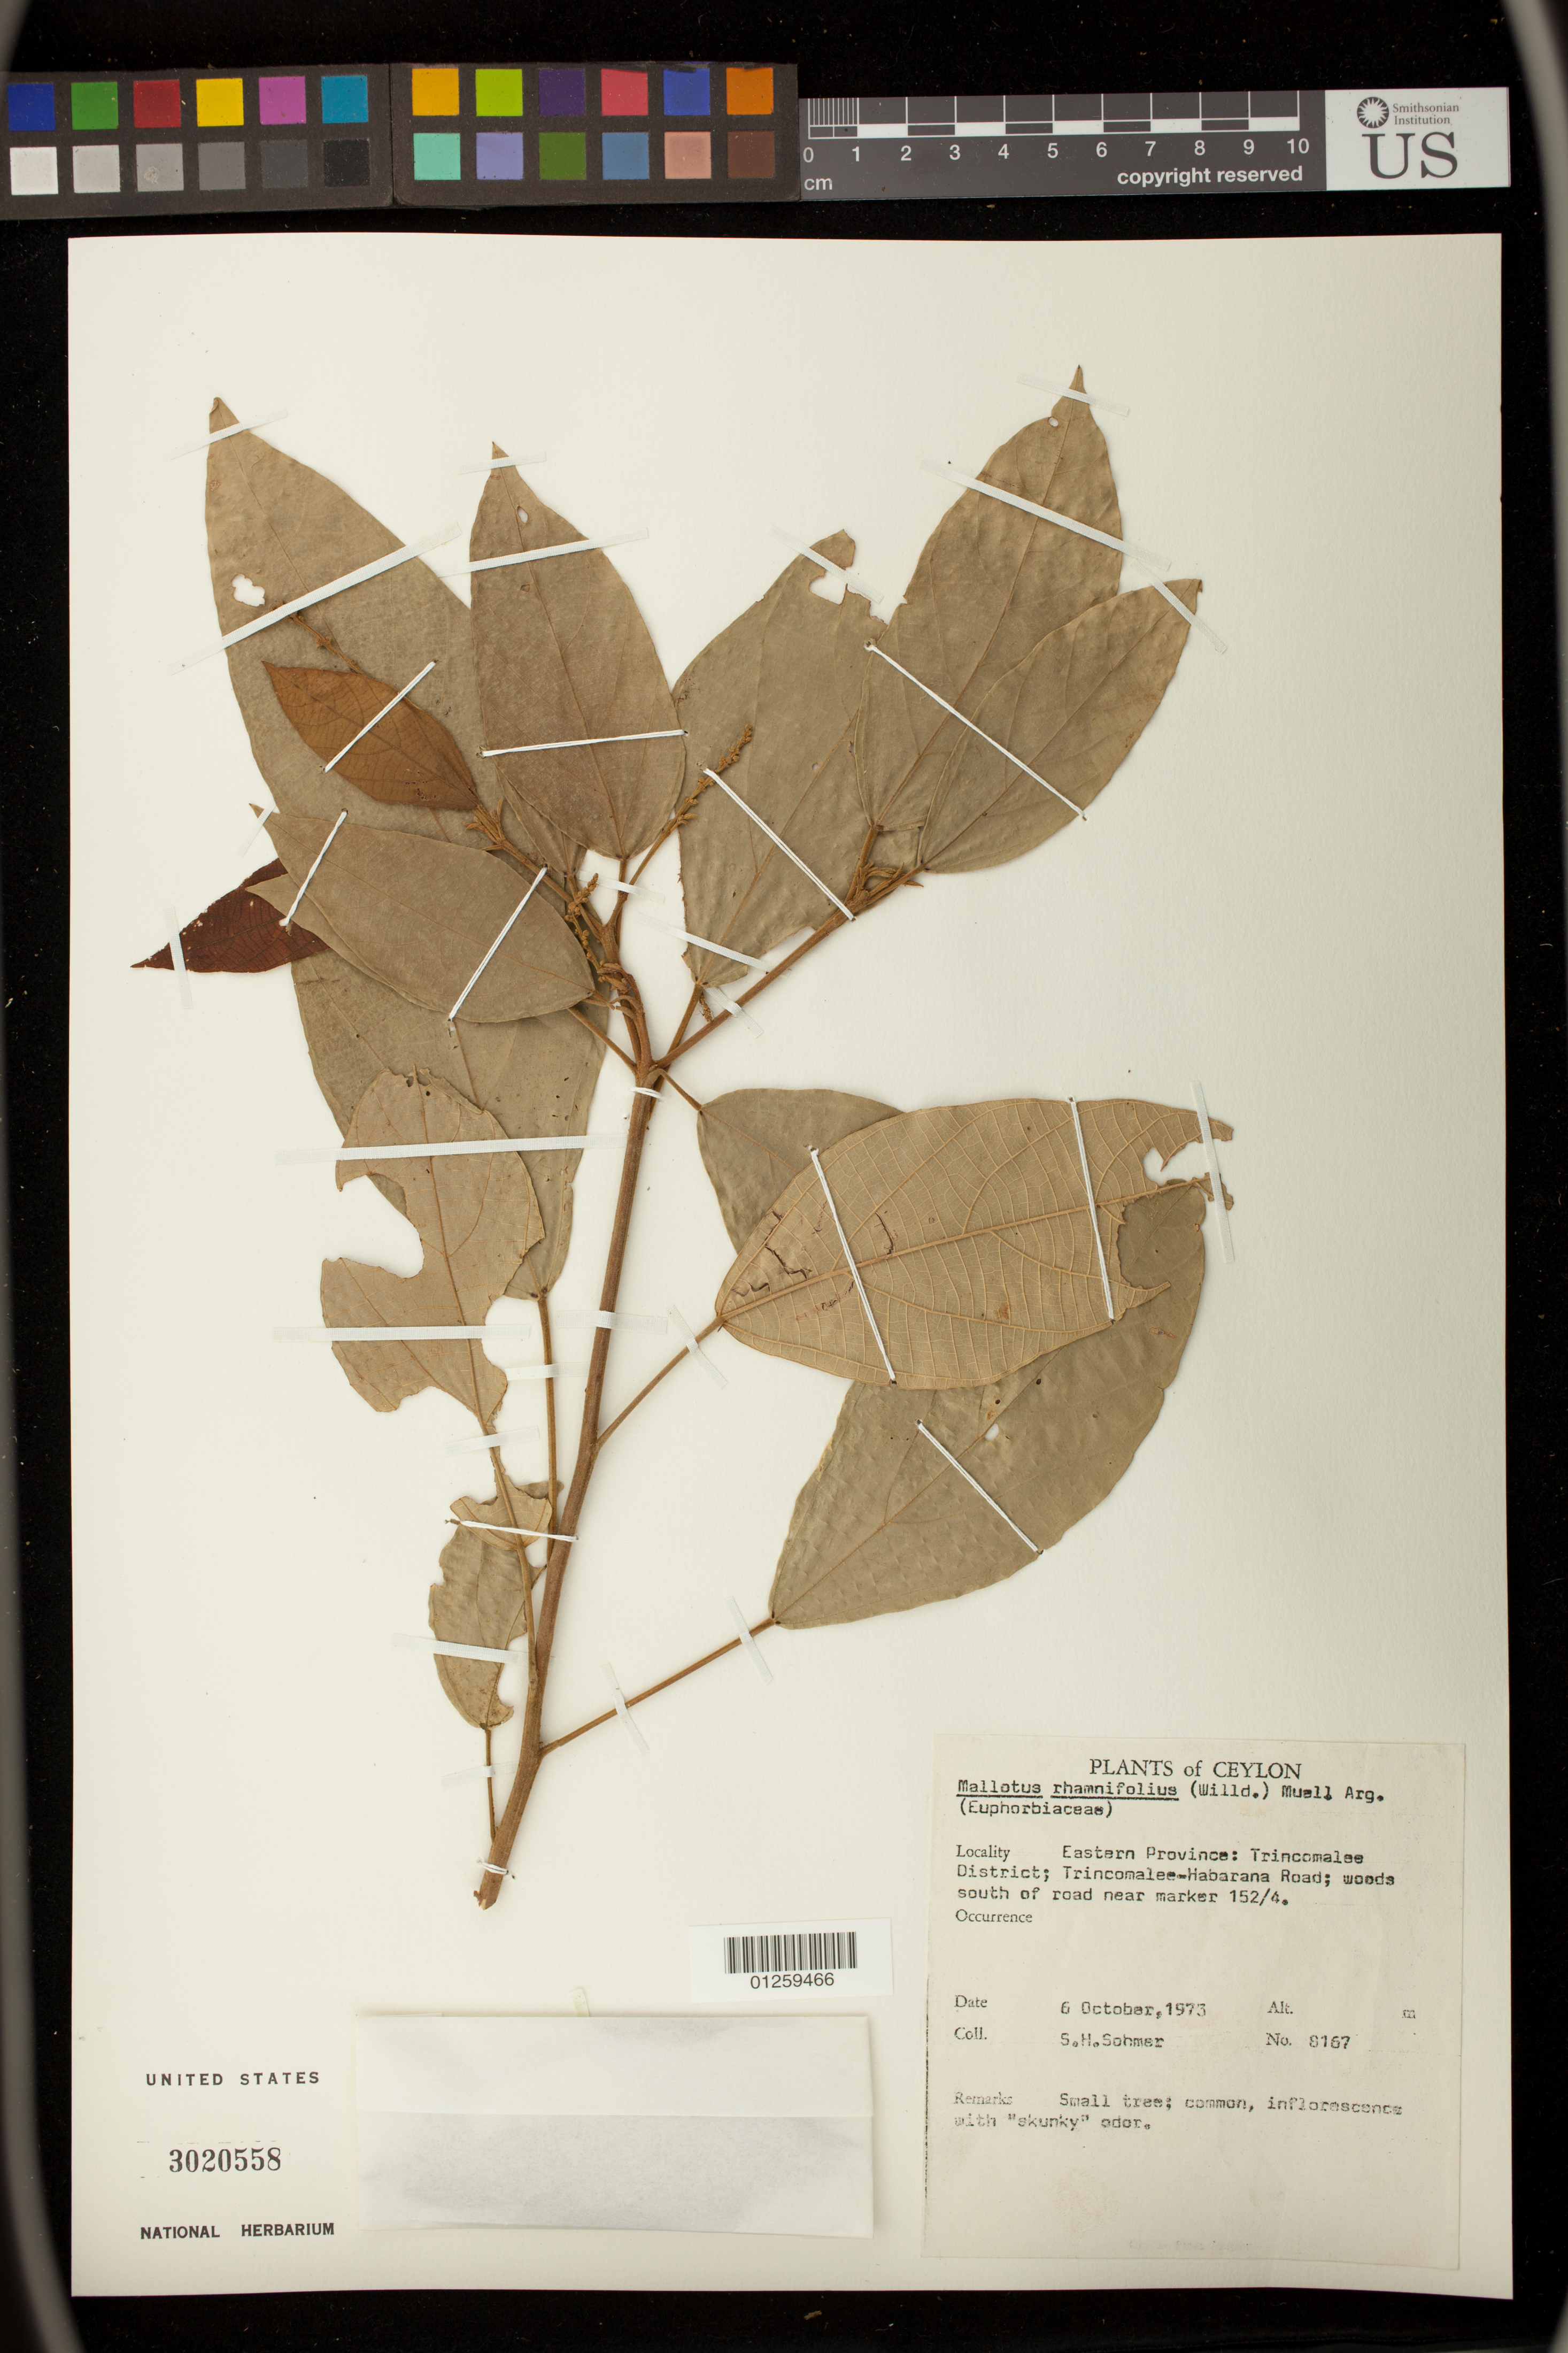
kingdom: Plantae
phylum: Tracheophyta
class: Magnoliopsida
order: Malpighiales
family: Euphorbiaceae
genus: Mallotus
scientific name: Mallotus rhamnifolius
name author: (Willd.) Müll. Arg.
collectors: S. H. Sohmer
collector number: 8167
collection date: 1973-10-06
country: Sri Lanka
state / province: Eastern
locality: Trincomalee District; Trincomalee-Habaraba Road; woods south of road near marker 152/4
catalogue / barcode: US 3020558